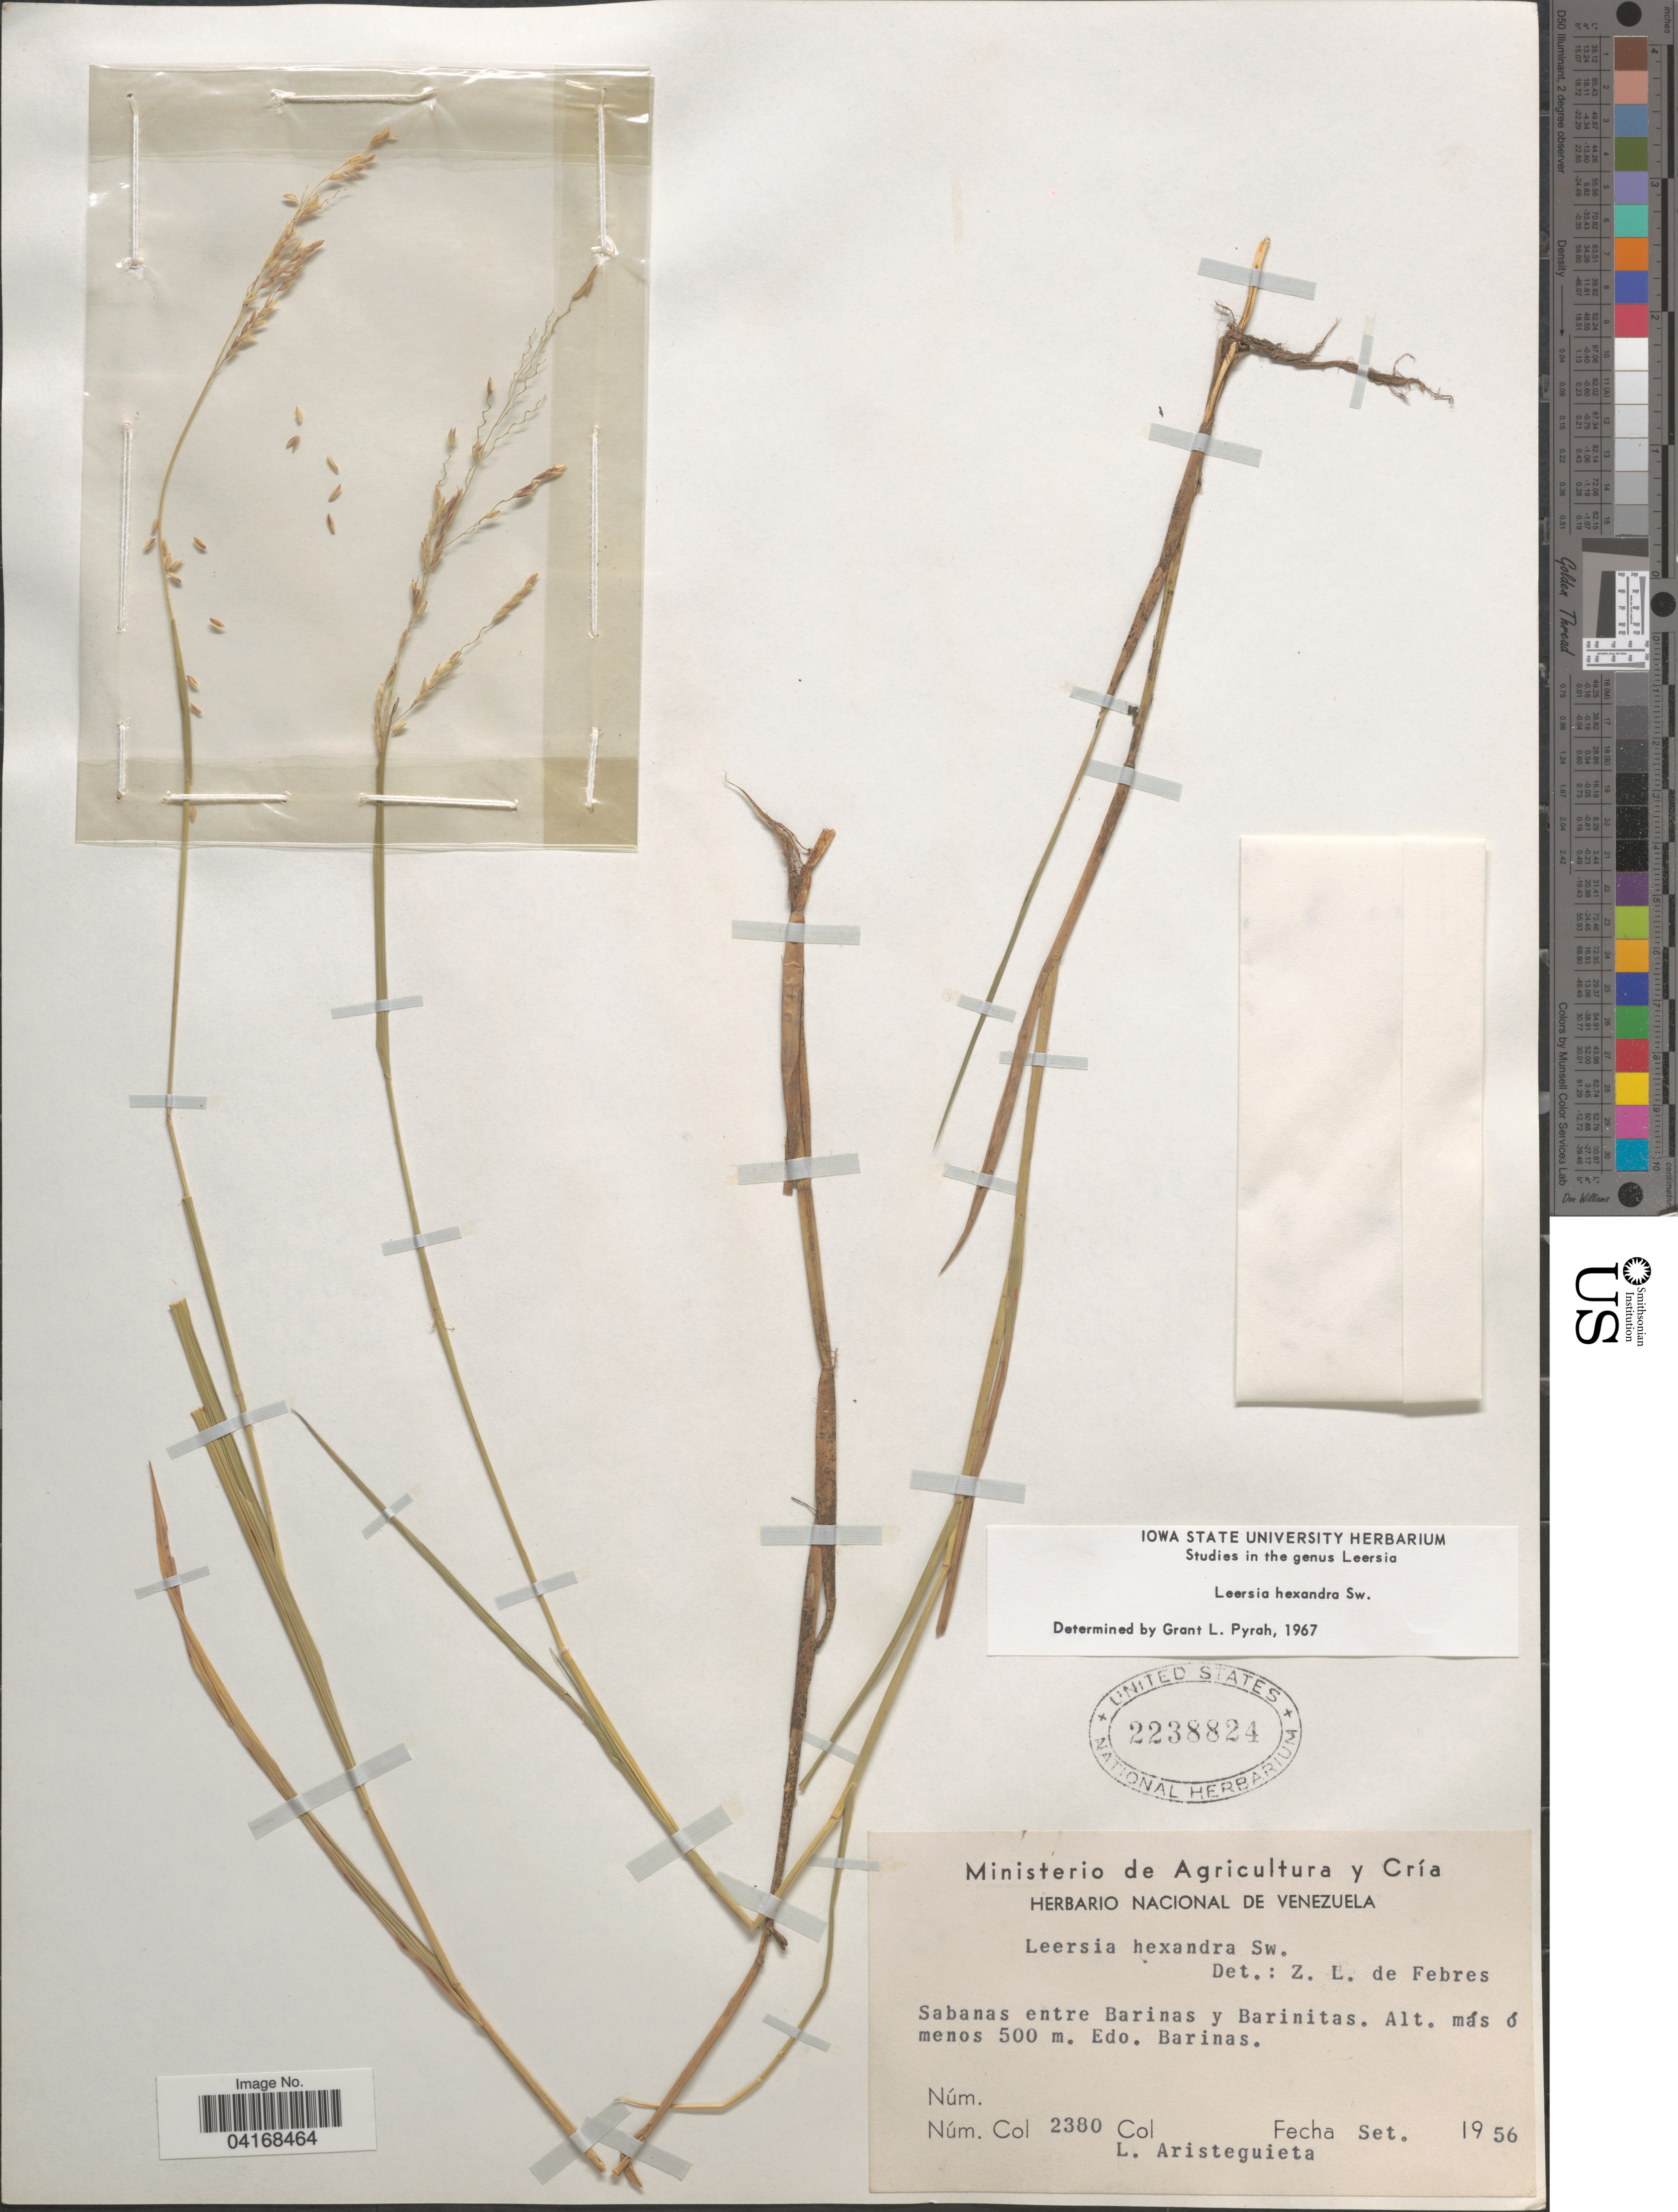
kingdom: Plantae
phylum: Tracheophyta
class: Liliopsida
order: Poales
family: Poaceae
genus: Leersia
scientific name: Leersia hexandra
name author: Sw.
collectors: L. Aristeguieta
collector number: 2380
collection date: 1956-09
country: Venezuela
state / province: Barinas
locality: Sabanas entre Barinas y Barinitas.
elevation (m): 500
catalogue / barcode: US 2238824